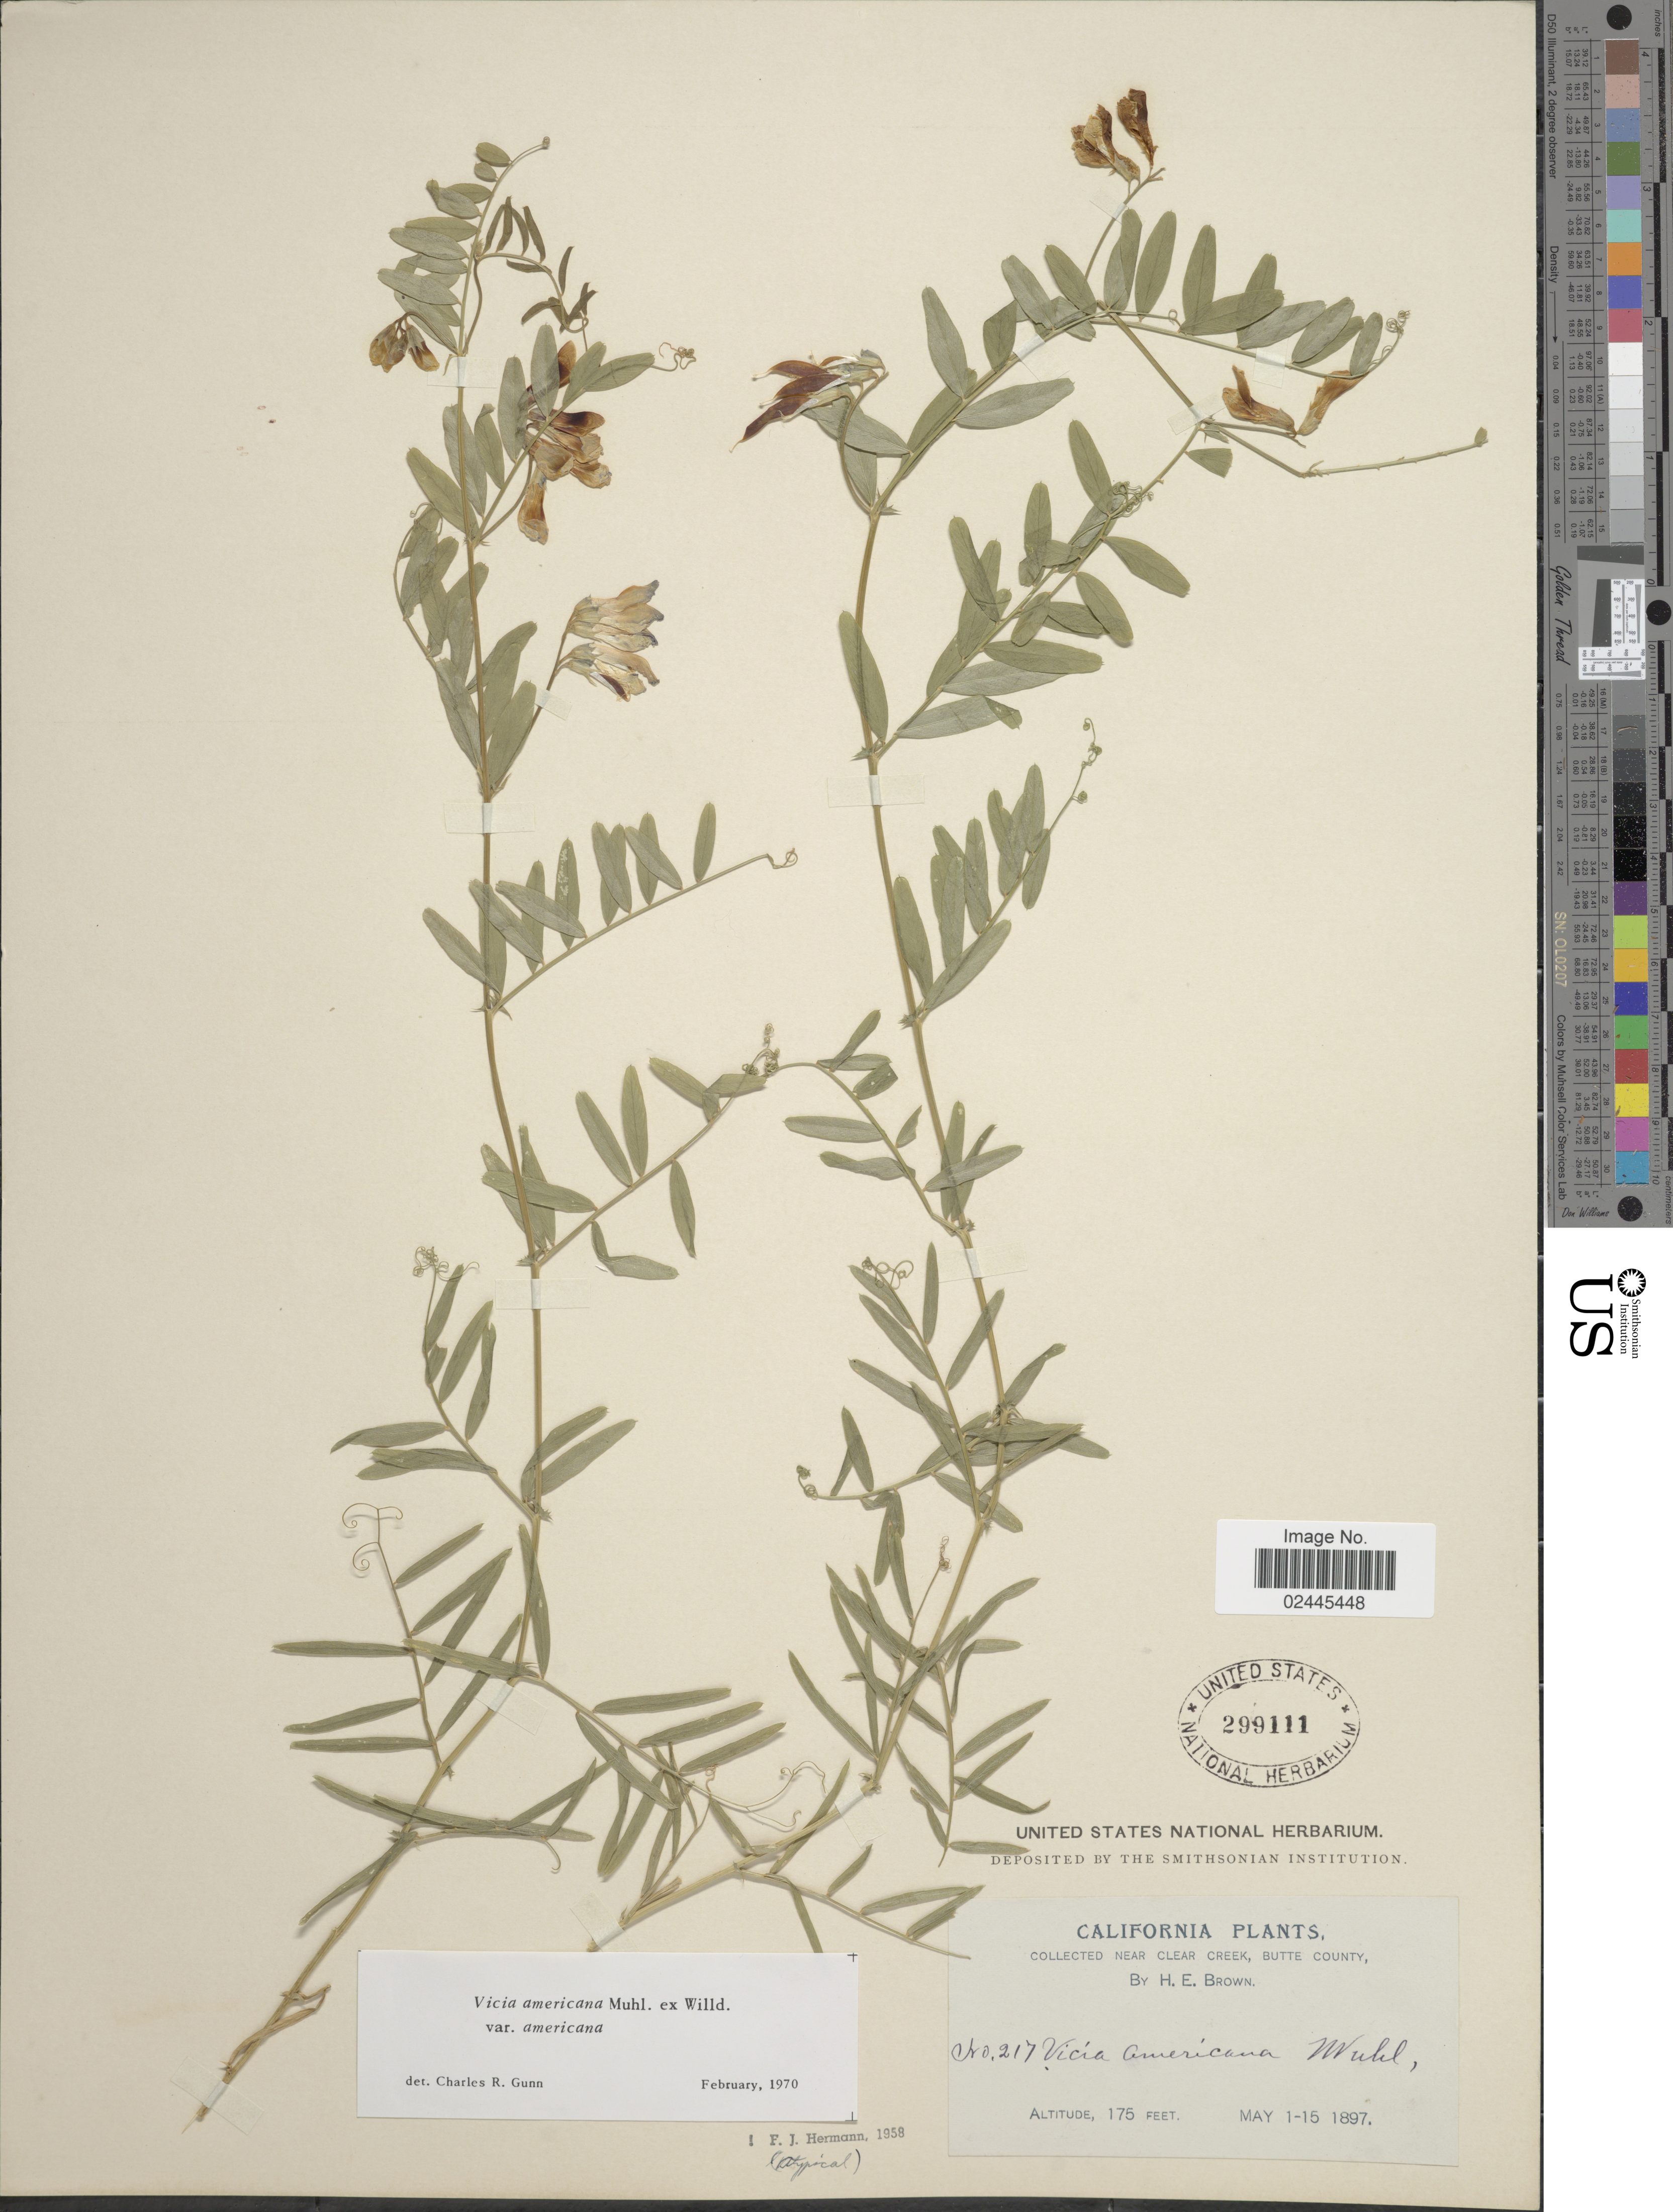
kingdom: Plantae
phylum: Tracheophyta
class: Magnoliopsida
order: Fabales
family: Fabaceae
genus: Vicia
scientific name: Vicia americana var. americana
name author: Muhl. ex Willd.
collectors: H. E. Brown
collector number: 217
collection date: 1897-05-01/1897-05-15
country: United States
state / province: California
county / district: Butte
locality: Near Clear Creek, Butte County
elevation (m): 53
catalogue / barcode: US 299111